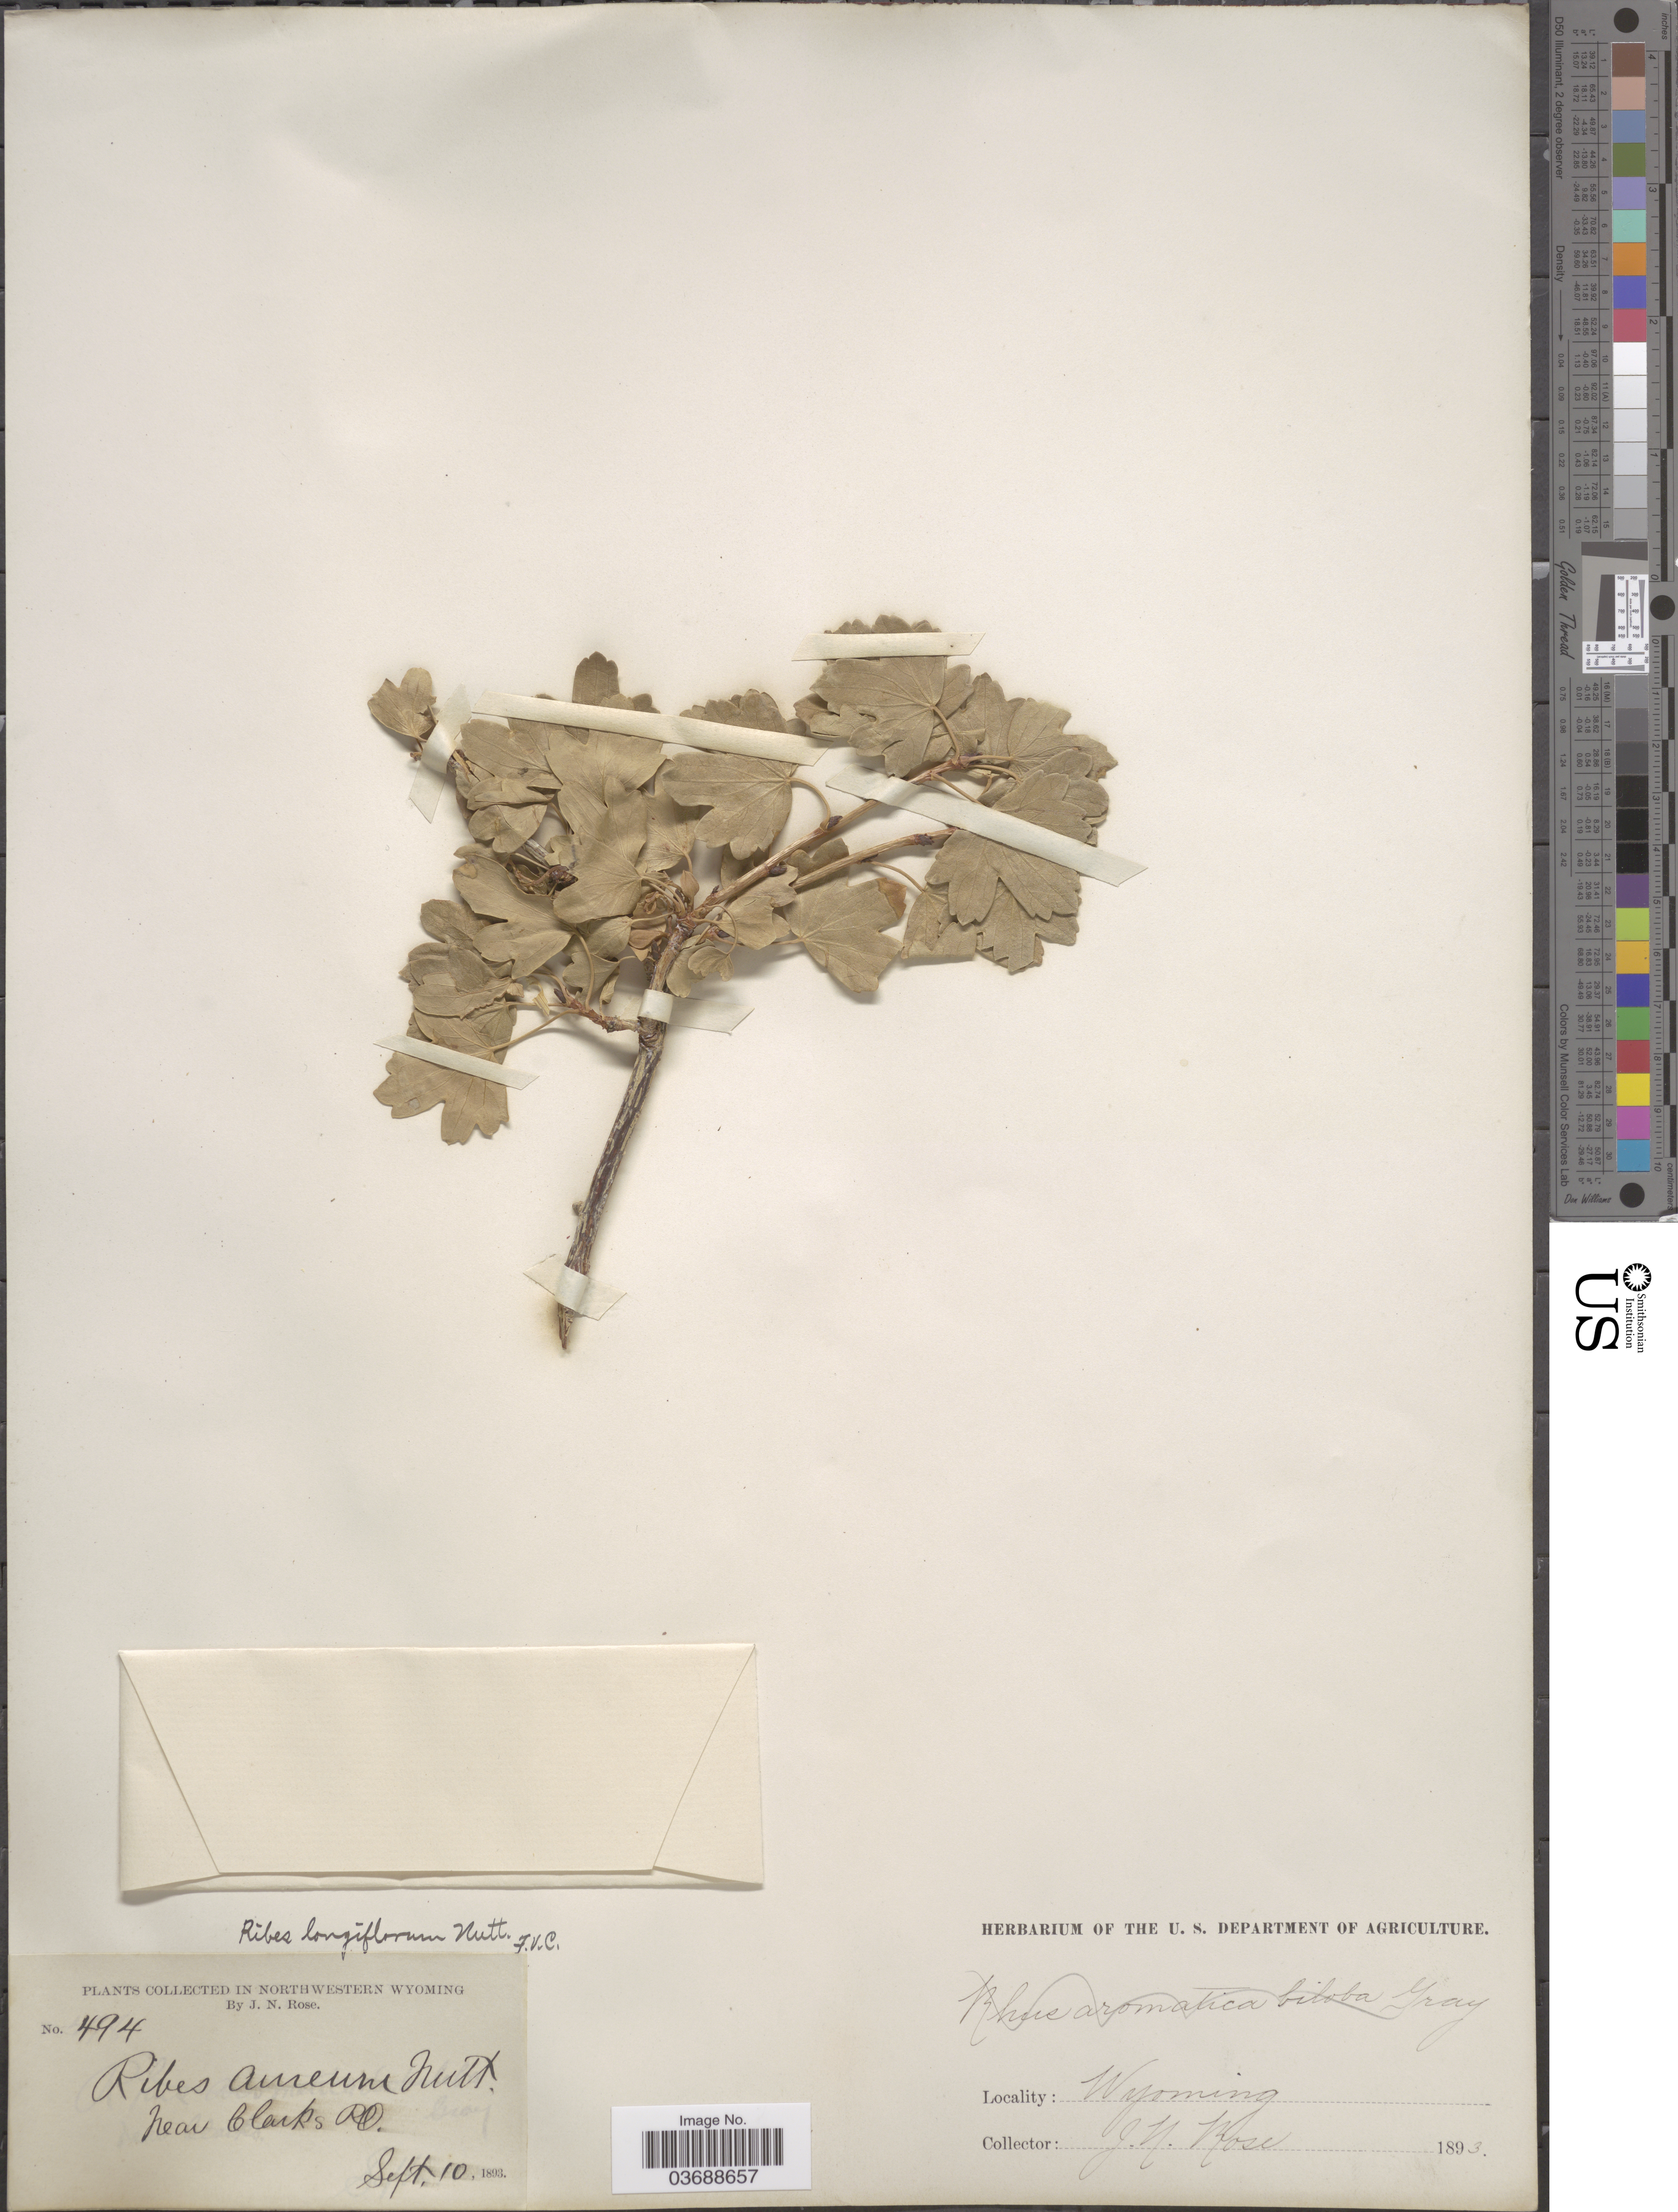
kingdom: Plantae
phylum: Tracheophyta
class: Magnoliopsida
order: Saxifragales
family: Grossulariaceae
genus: Ribes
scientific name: Ribes odoratum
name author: H.L. Wendl.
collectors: J. N. Rose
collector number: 494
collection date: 1893-09-10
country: United States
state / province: Wyoming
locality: In northwestern Wyoming. Near Clark's Co.